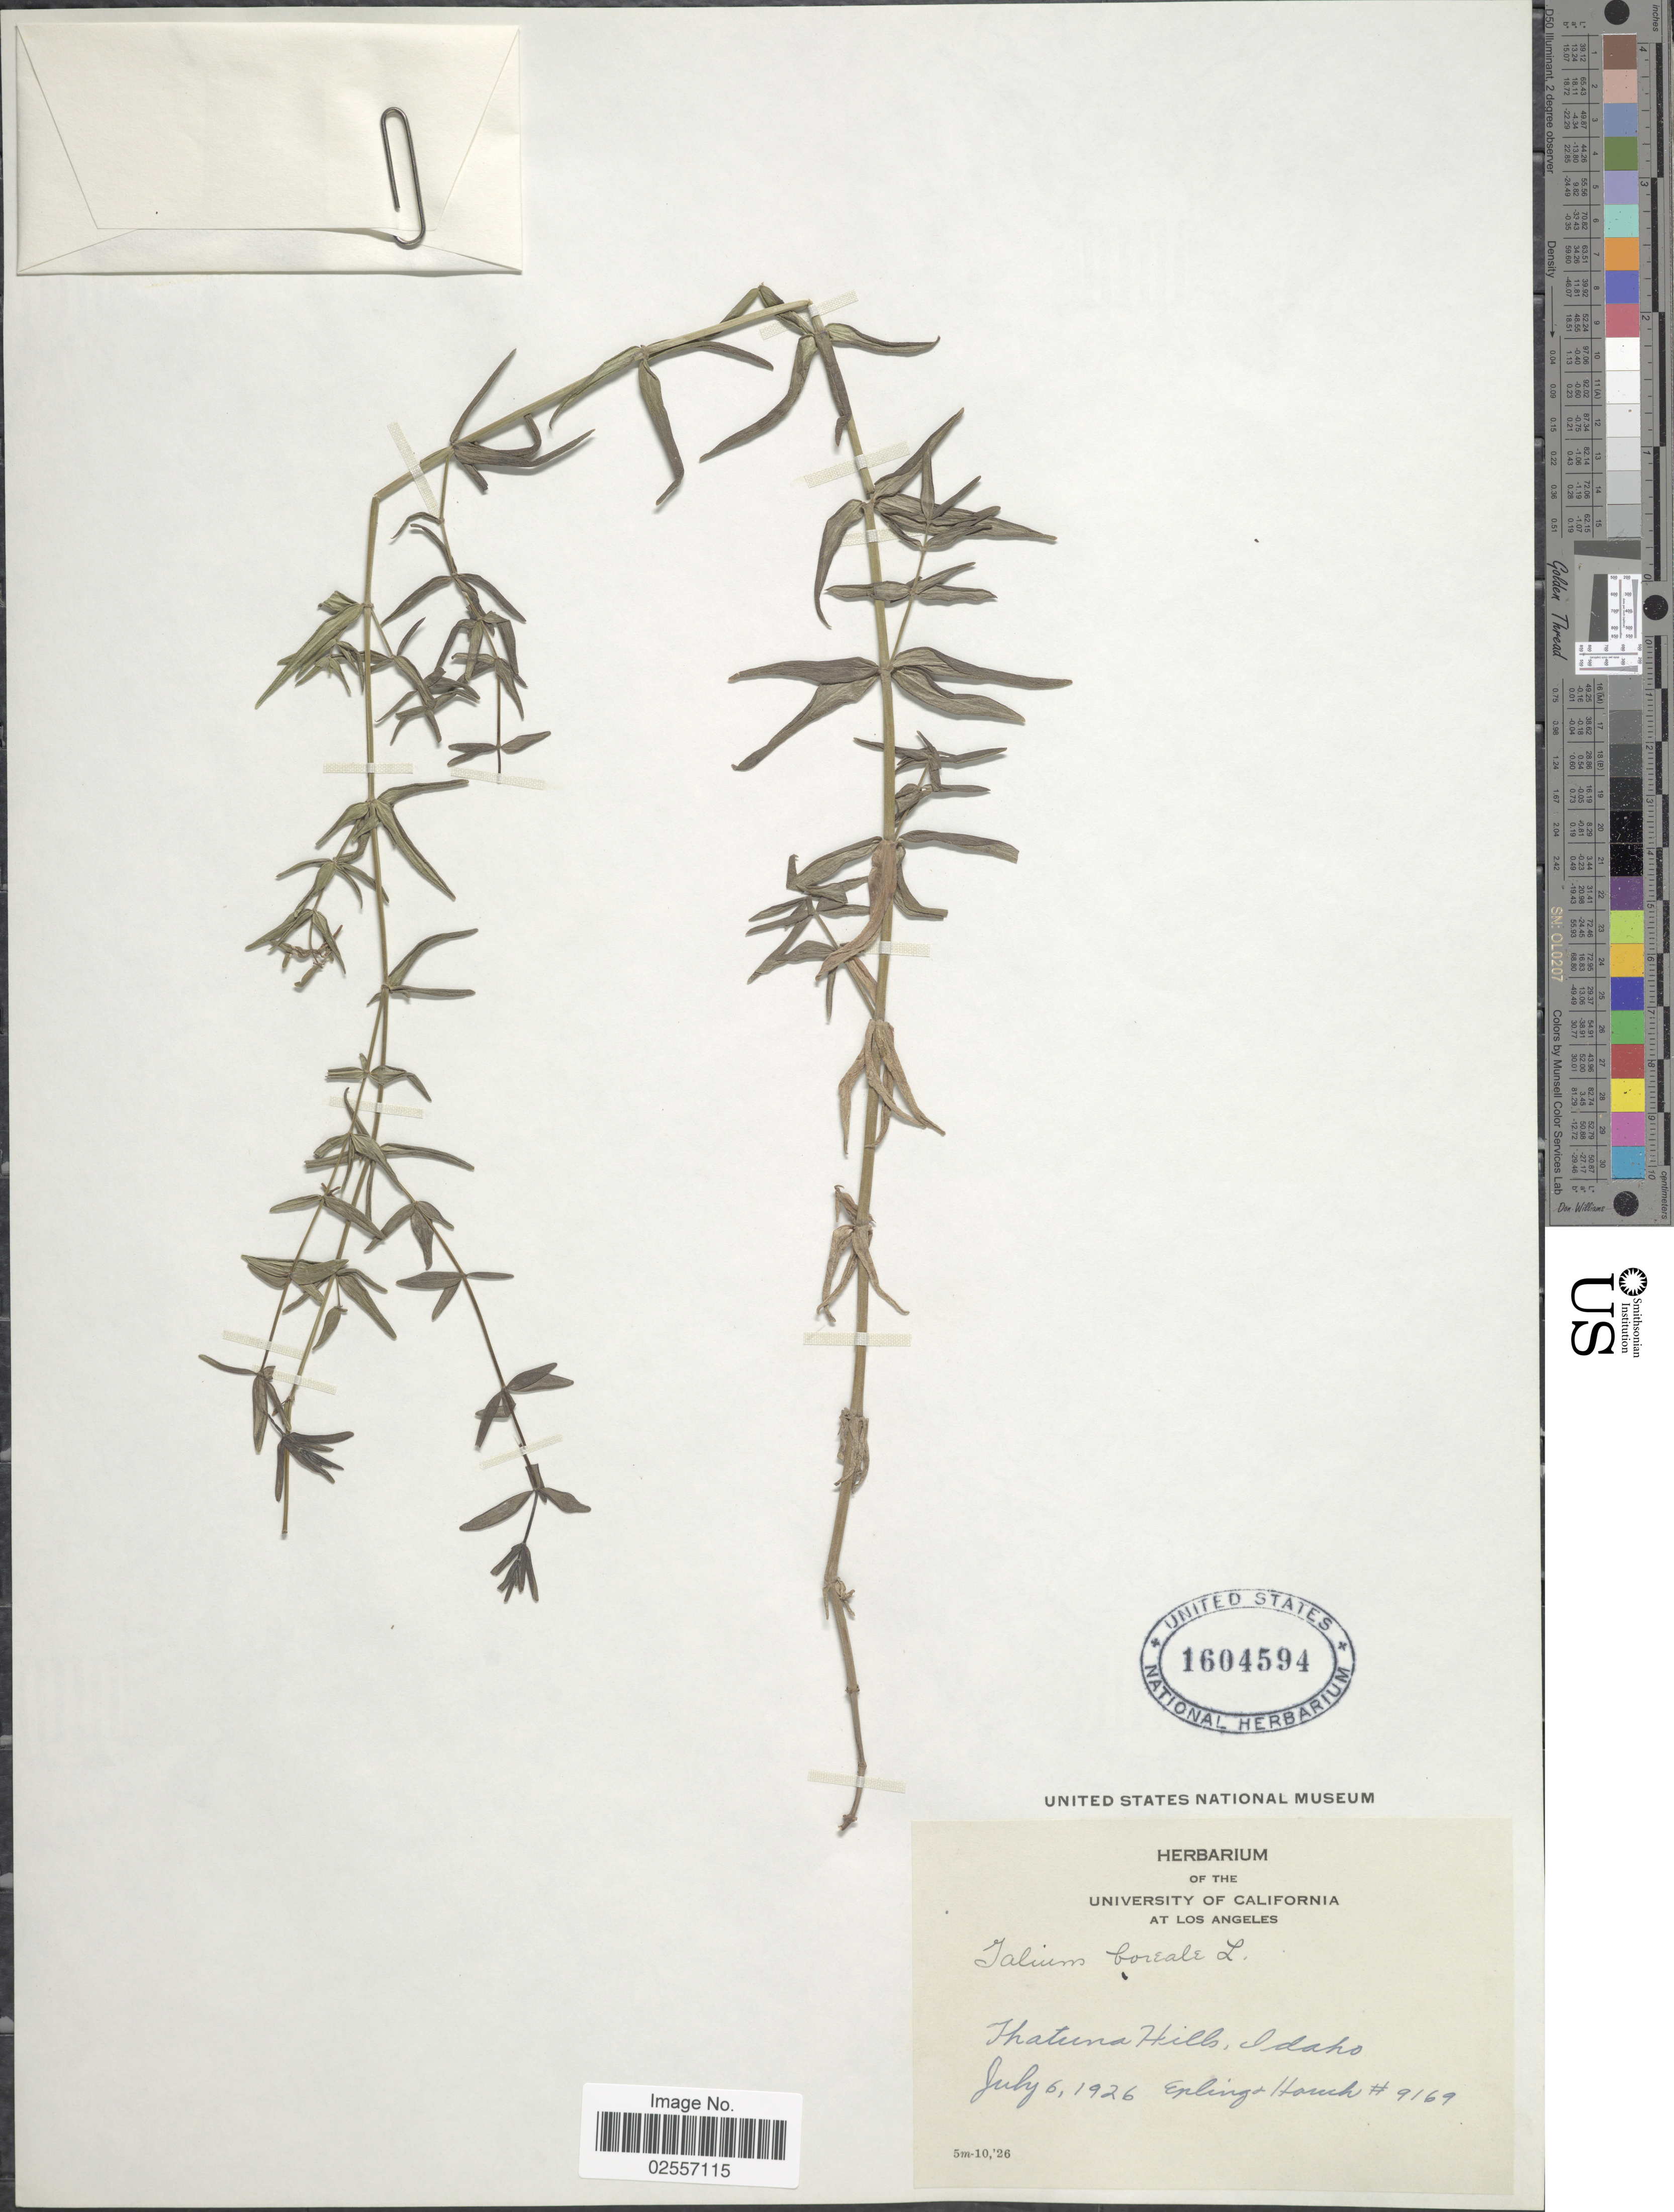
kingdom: Plantae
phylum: Tracheophyta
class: Magnoliopsida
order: Gentianales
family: Rubiaceae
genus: Galium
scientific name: Galium boreale L.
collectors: -- Epling & Houch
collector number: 9169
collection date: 1926-07-06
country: United States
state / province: Idaho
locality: Thatuna Hills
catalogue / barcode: US 1604594